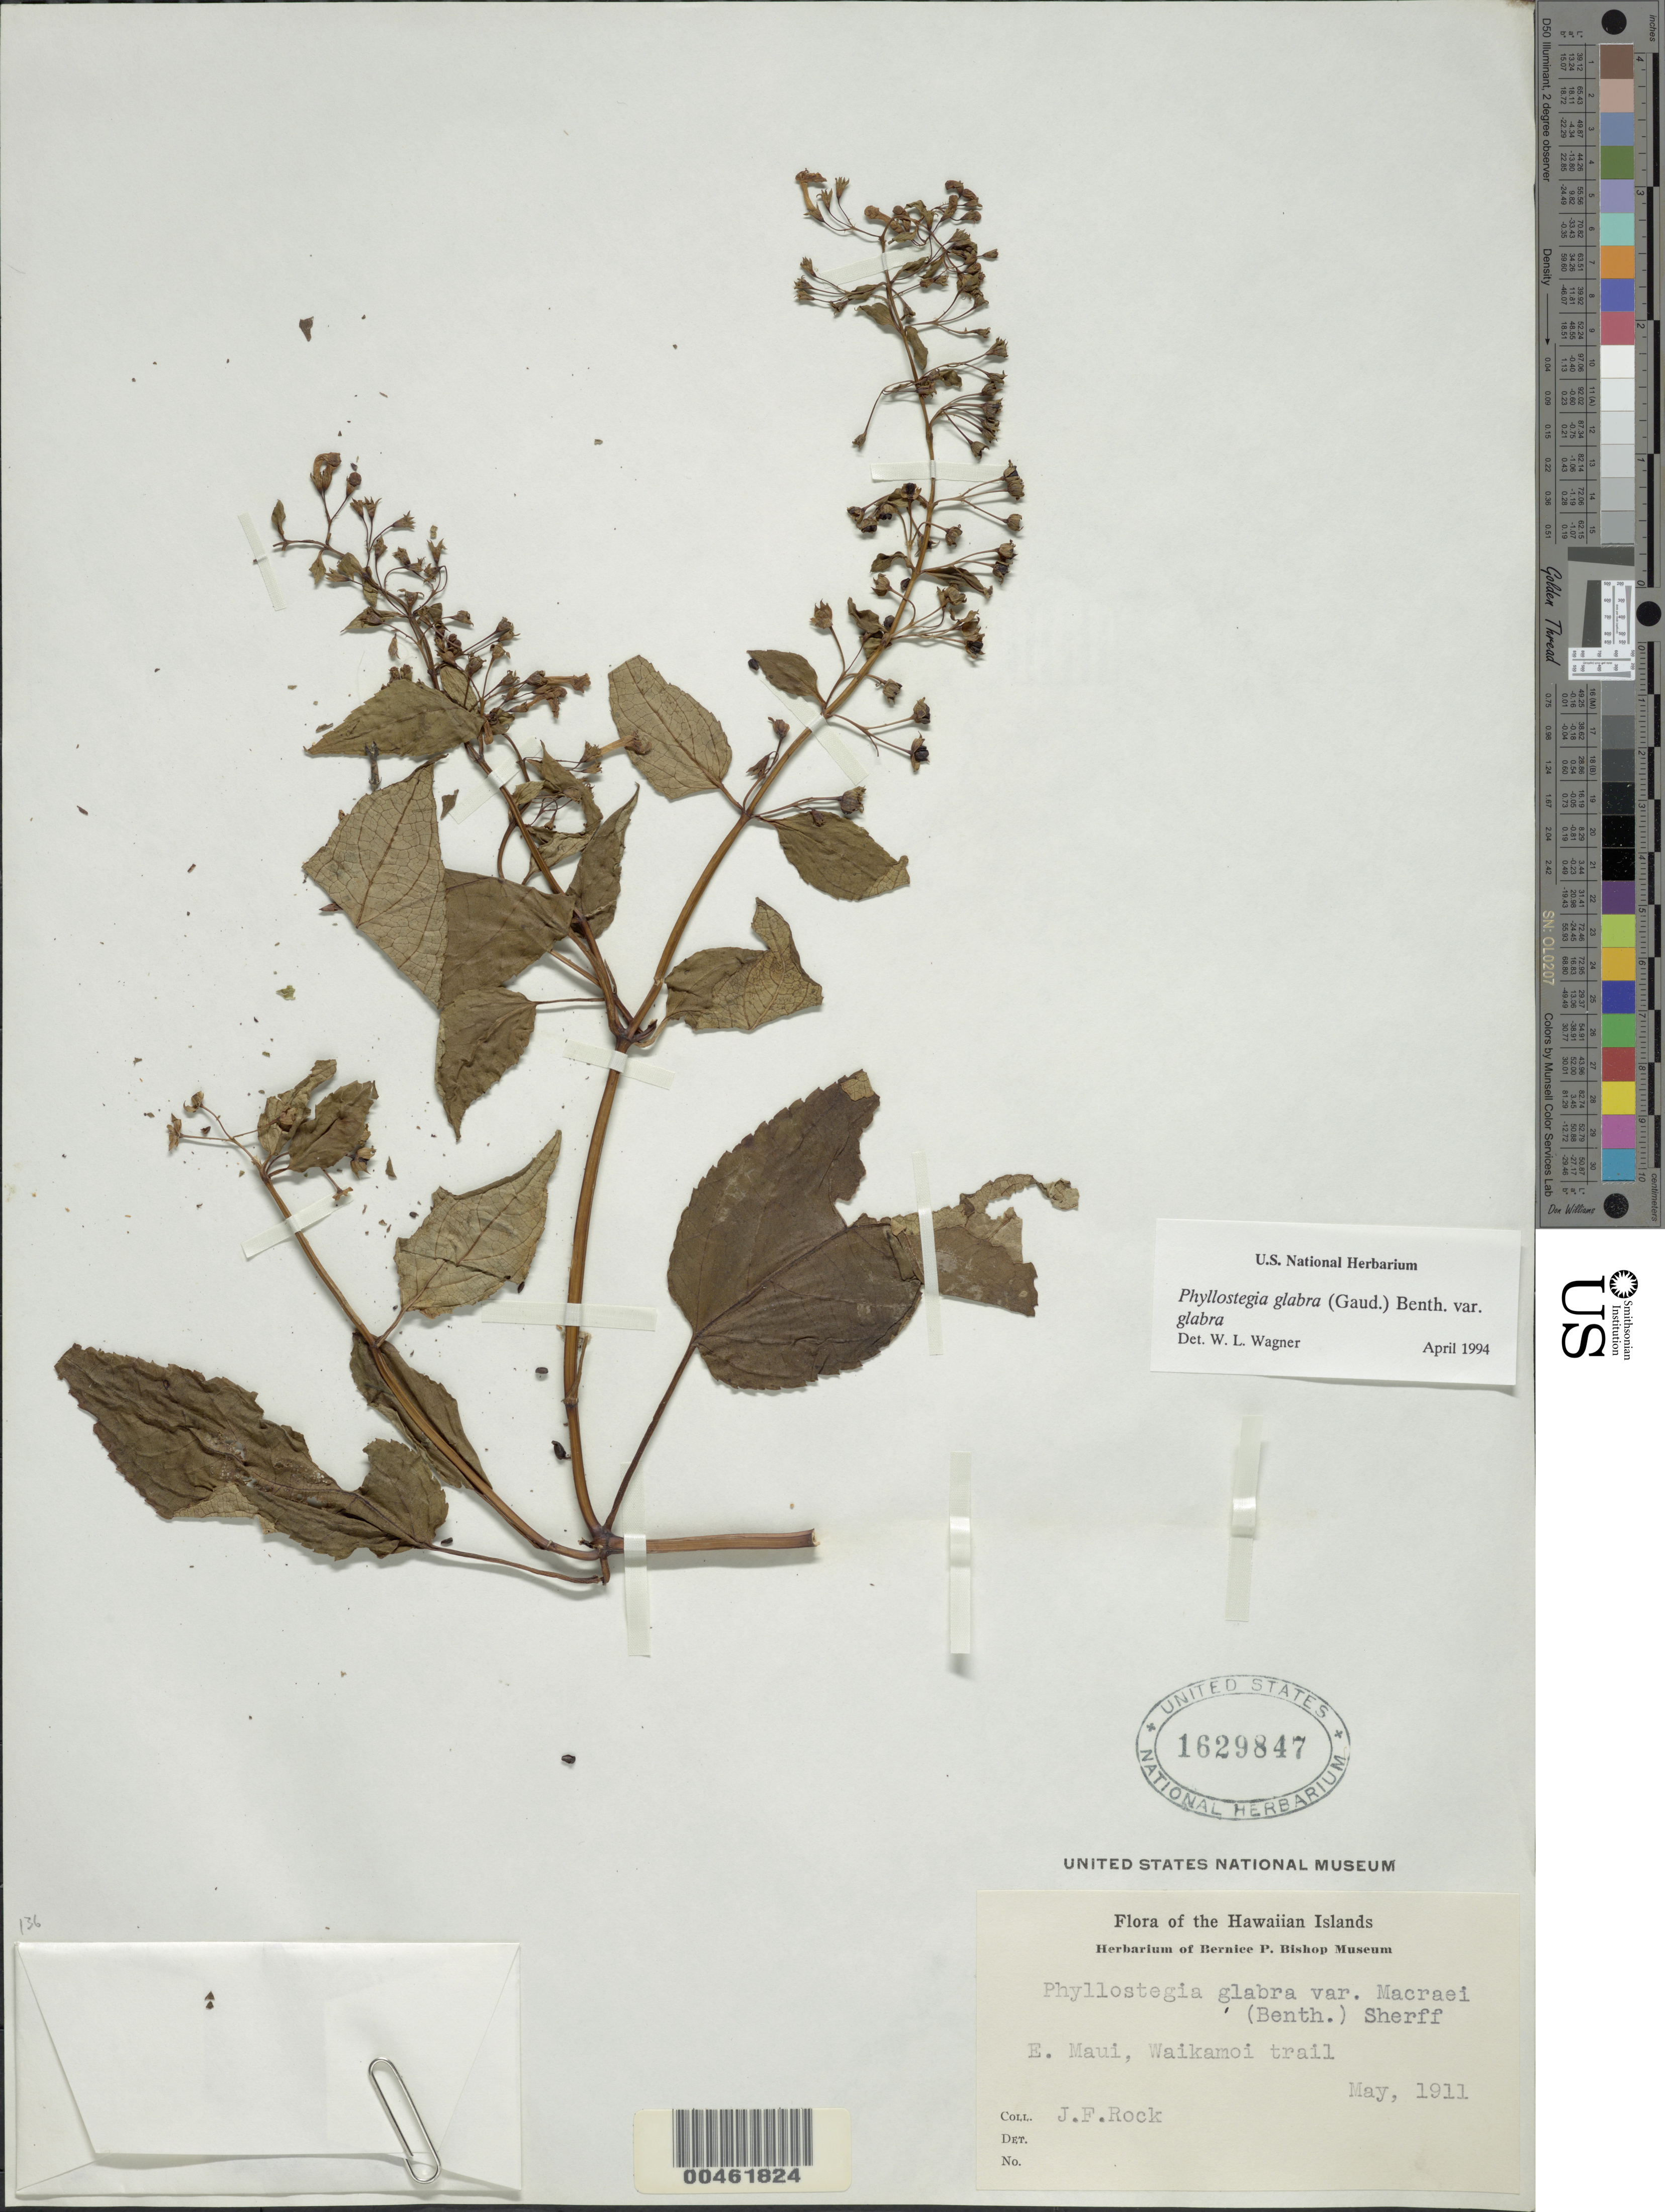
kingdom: Plantae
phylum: Tracheophyta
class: Magnoliopsida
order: Lamiales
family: Lamiaceae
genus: Phyllostegia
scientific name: Phyllostegia glabra var. glabra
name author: (Gaudich.) Benth.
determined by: Wagner, W. L., (BOT), Smithsonian Institution - National Museum of Natural History (UNITED STATES)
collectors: J. F. Rock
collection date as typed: May 1911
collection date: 1911-05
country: United States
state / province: Hawaii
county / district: Maui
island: Maui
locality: E Maui, Waikamoi Trail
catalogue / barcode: US 1629847